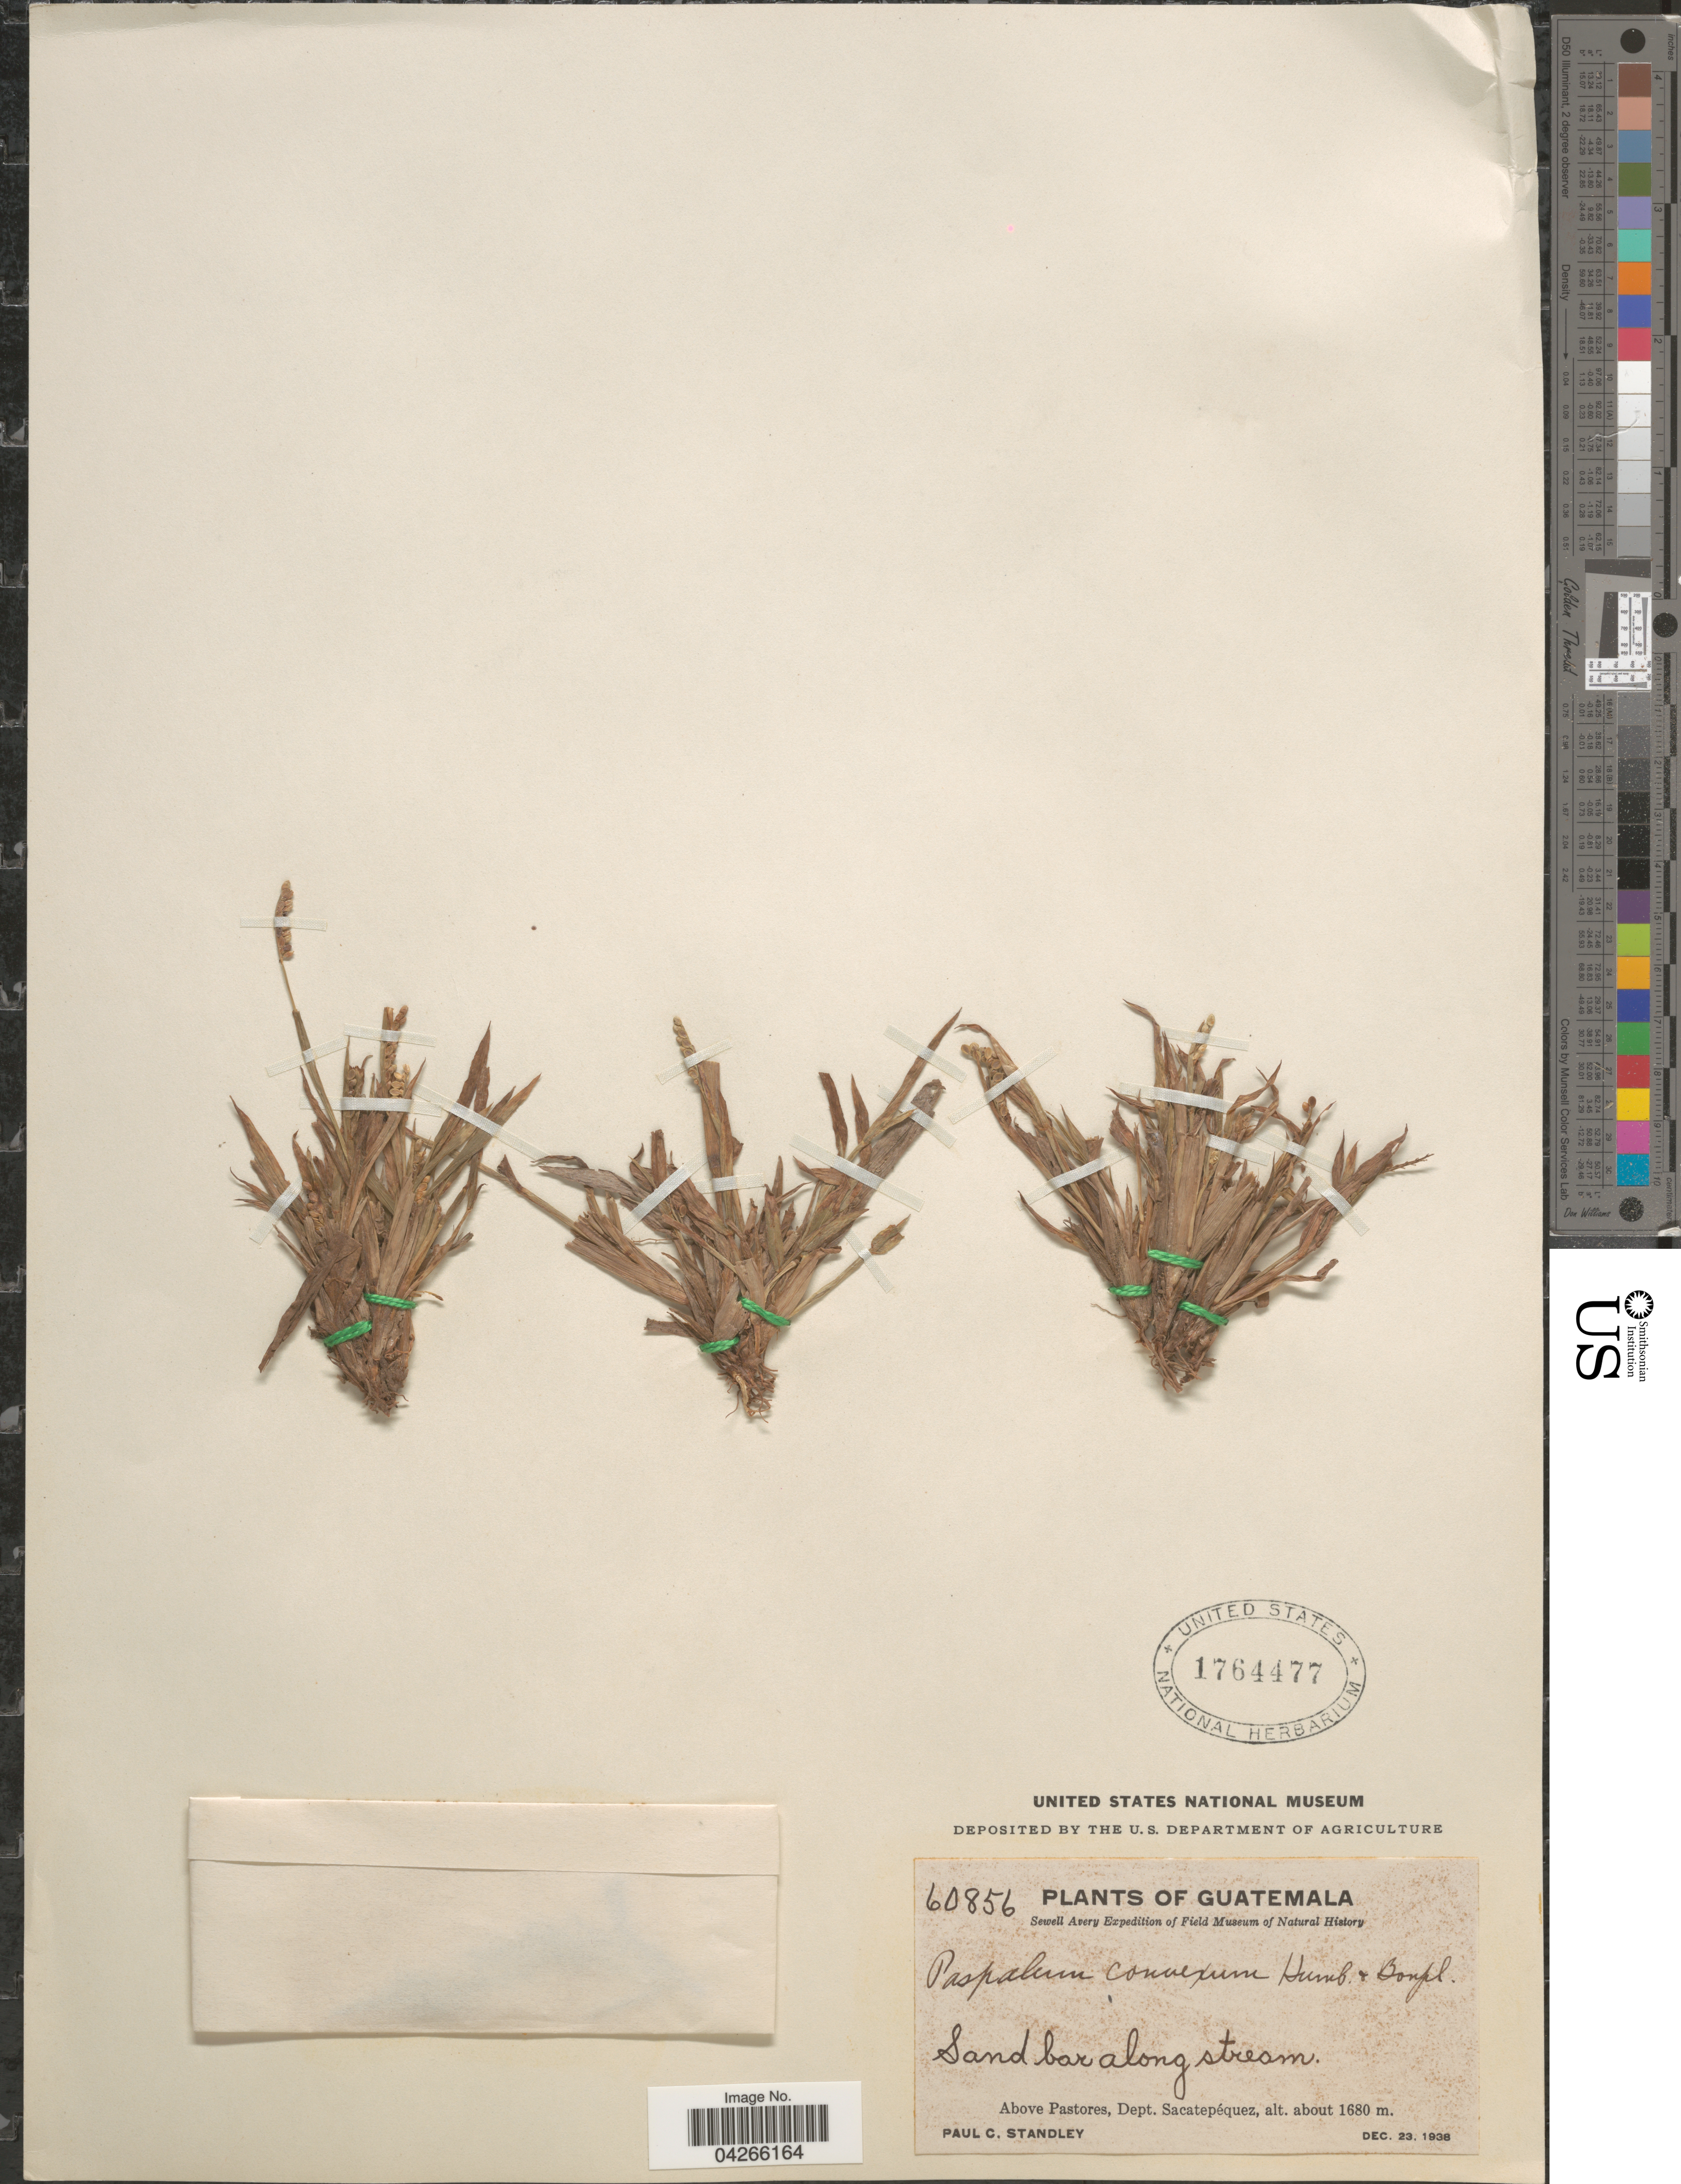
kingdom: Plantae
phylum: Tracheophyta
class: Liliopsida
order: Poales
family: Poaceae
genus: Paspalum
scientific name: Paspalum convexum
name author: Humb. & Bonpl. ex Flüggé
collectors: P. C. Standley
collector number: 60856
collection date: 1938-12-23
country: Guatemala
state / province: Sacatepequez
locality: Sewell Avery Expedition of Field Museum of Natural History. Above Pastores, Dept. Sacatepéquez.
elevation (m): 1680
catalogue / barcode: US 1764477